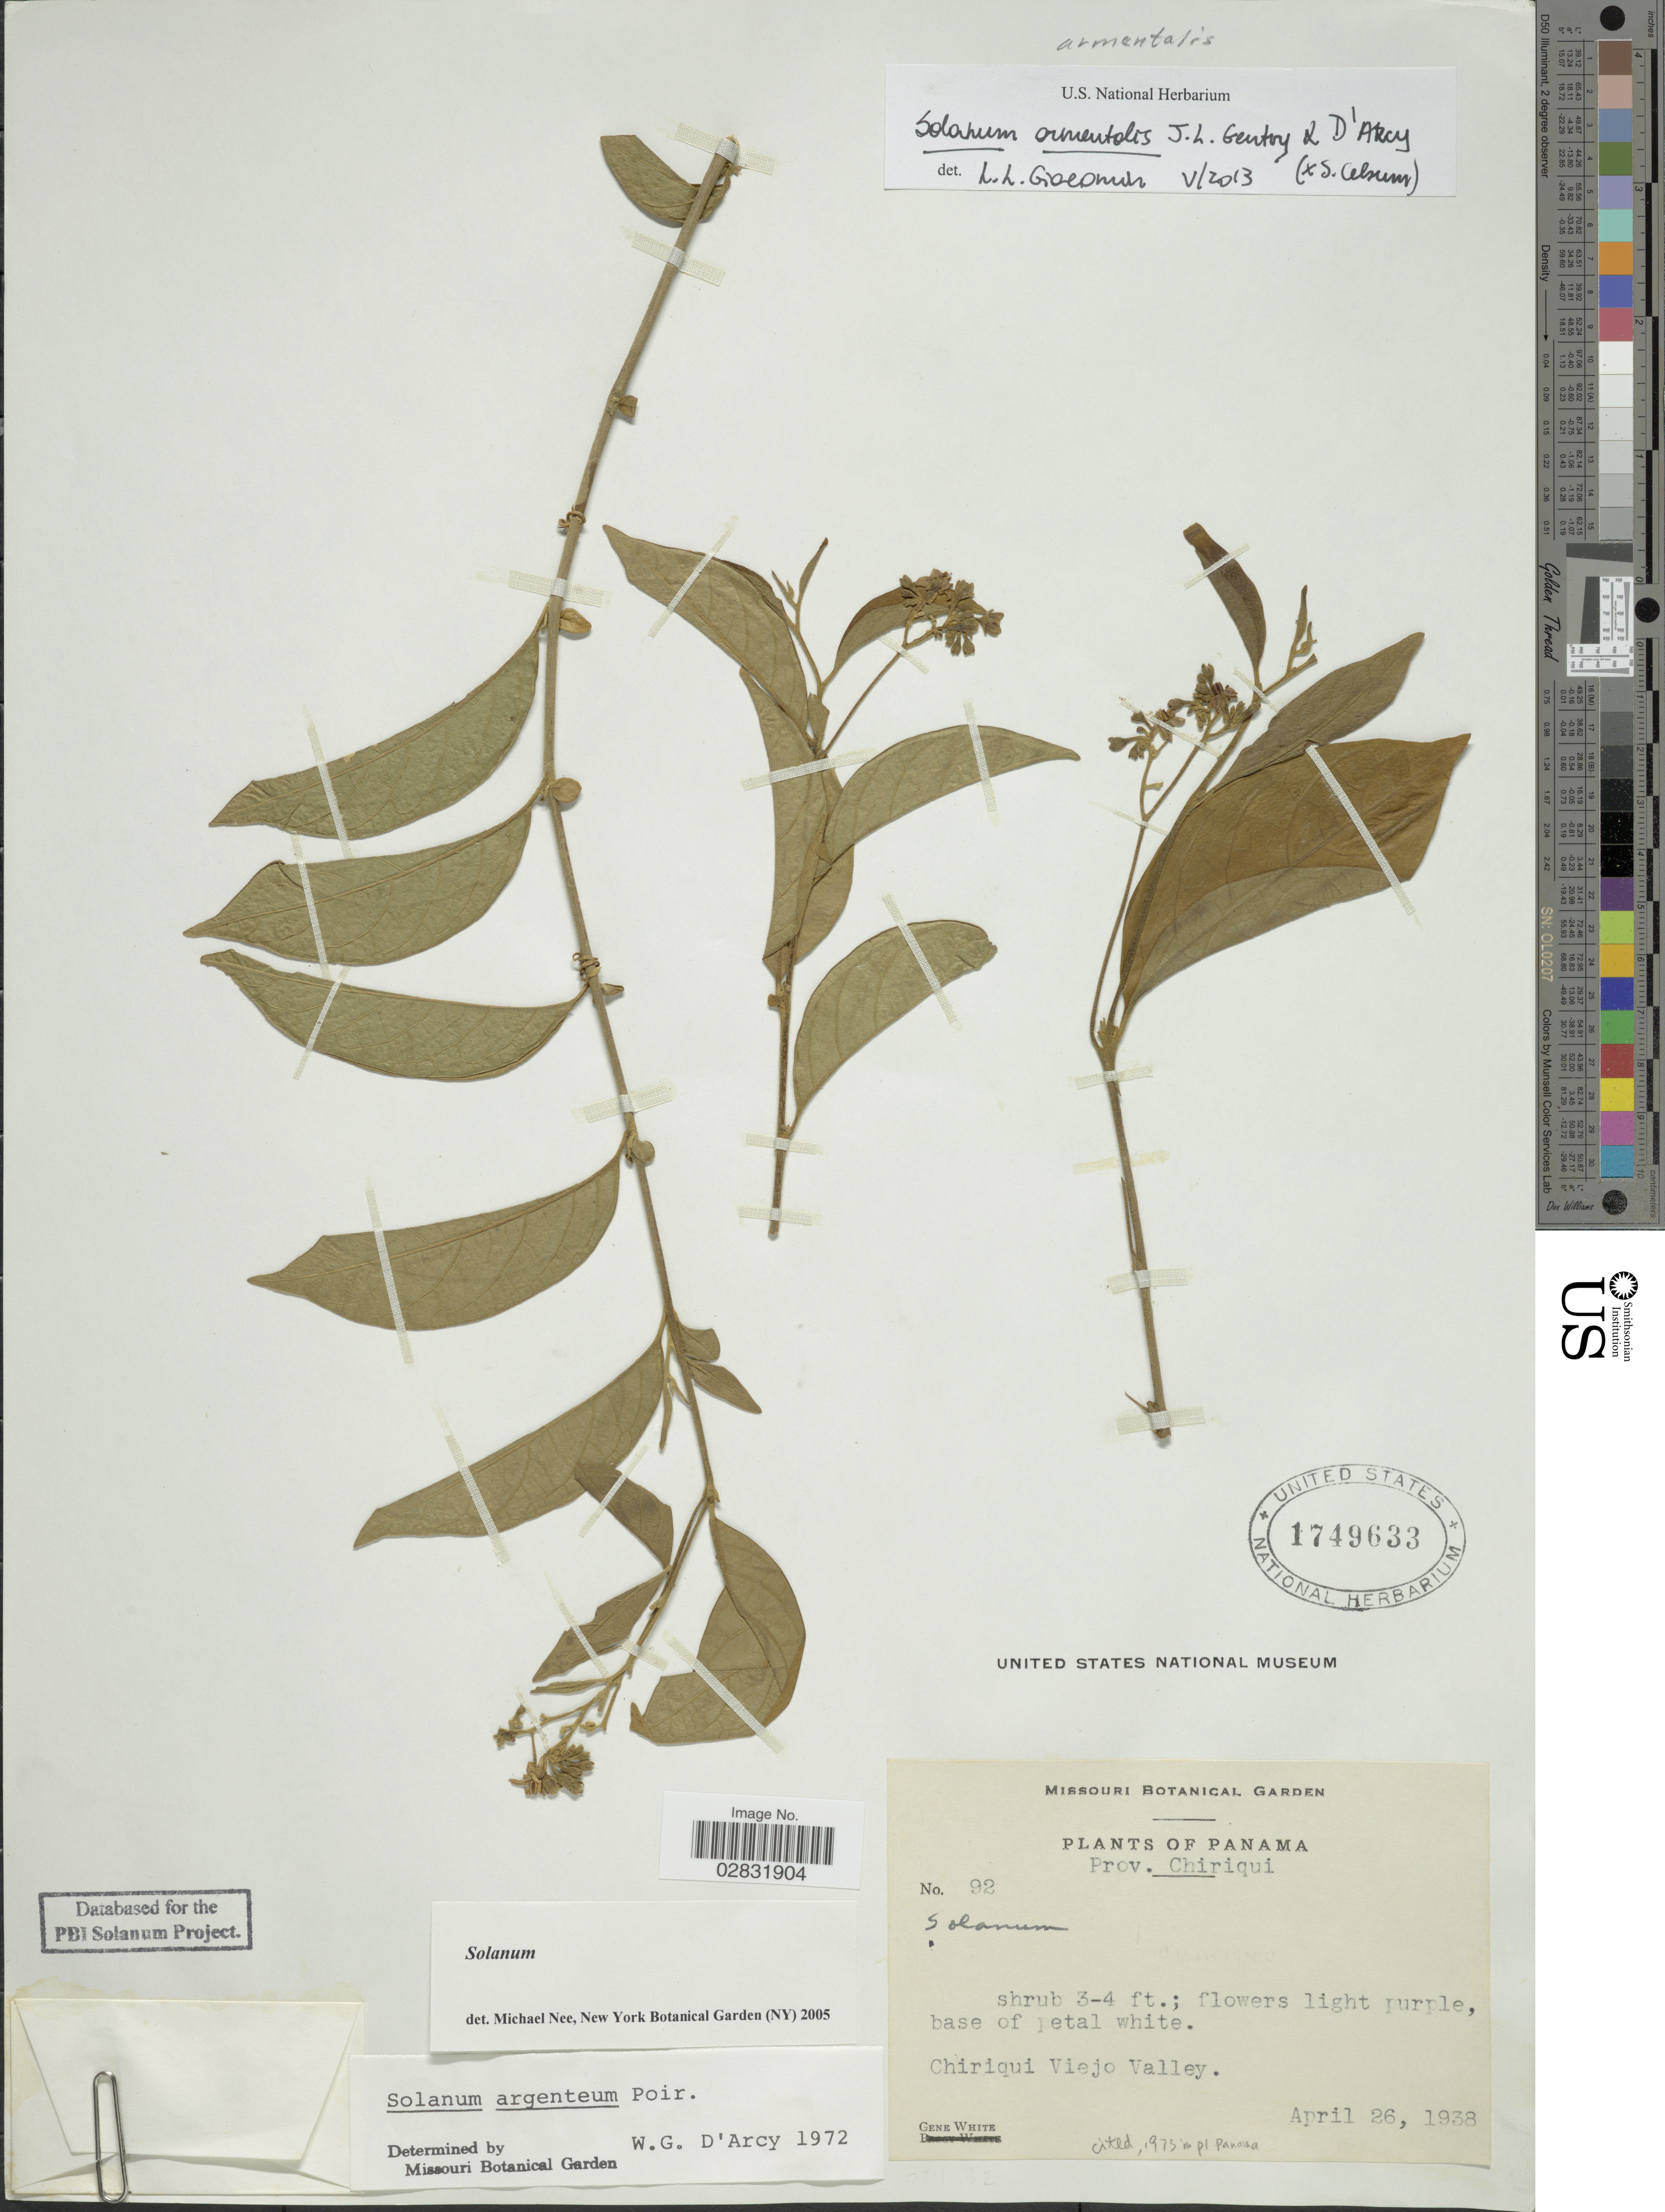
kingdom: Plantae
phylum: Tracheophyta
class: Magnoliopsida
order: Solanales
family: Solanaceae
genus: Solanum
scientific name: Solanum armentalis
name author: J.L. Gentry & D'Arcy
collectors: G. White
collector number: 92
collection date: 1938-04-26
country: Panama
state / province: Chiriqui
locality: Prov. Chiriqui, Chiriqui Viejo Valley.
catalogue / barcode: US 1749633